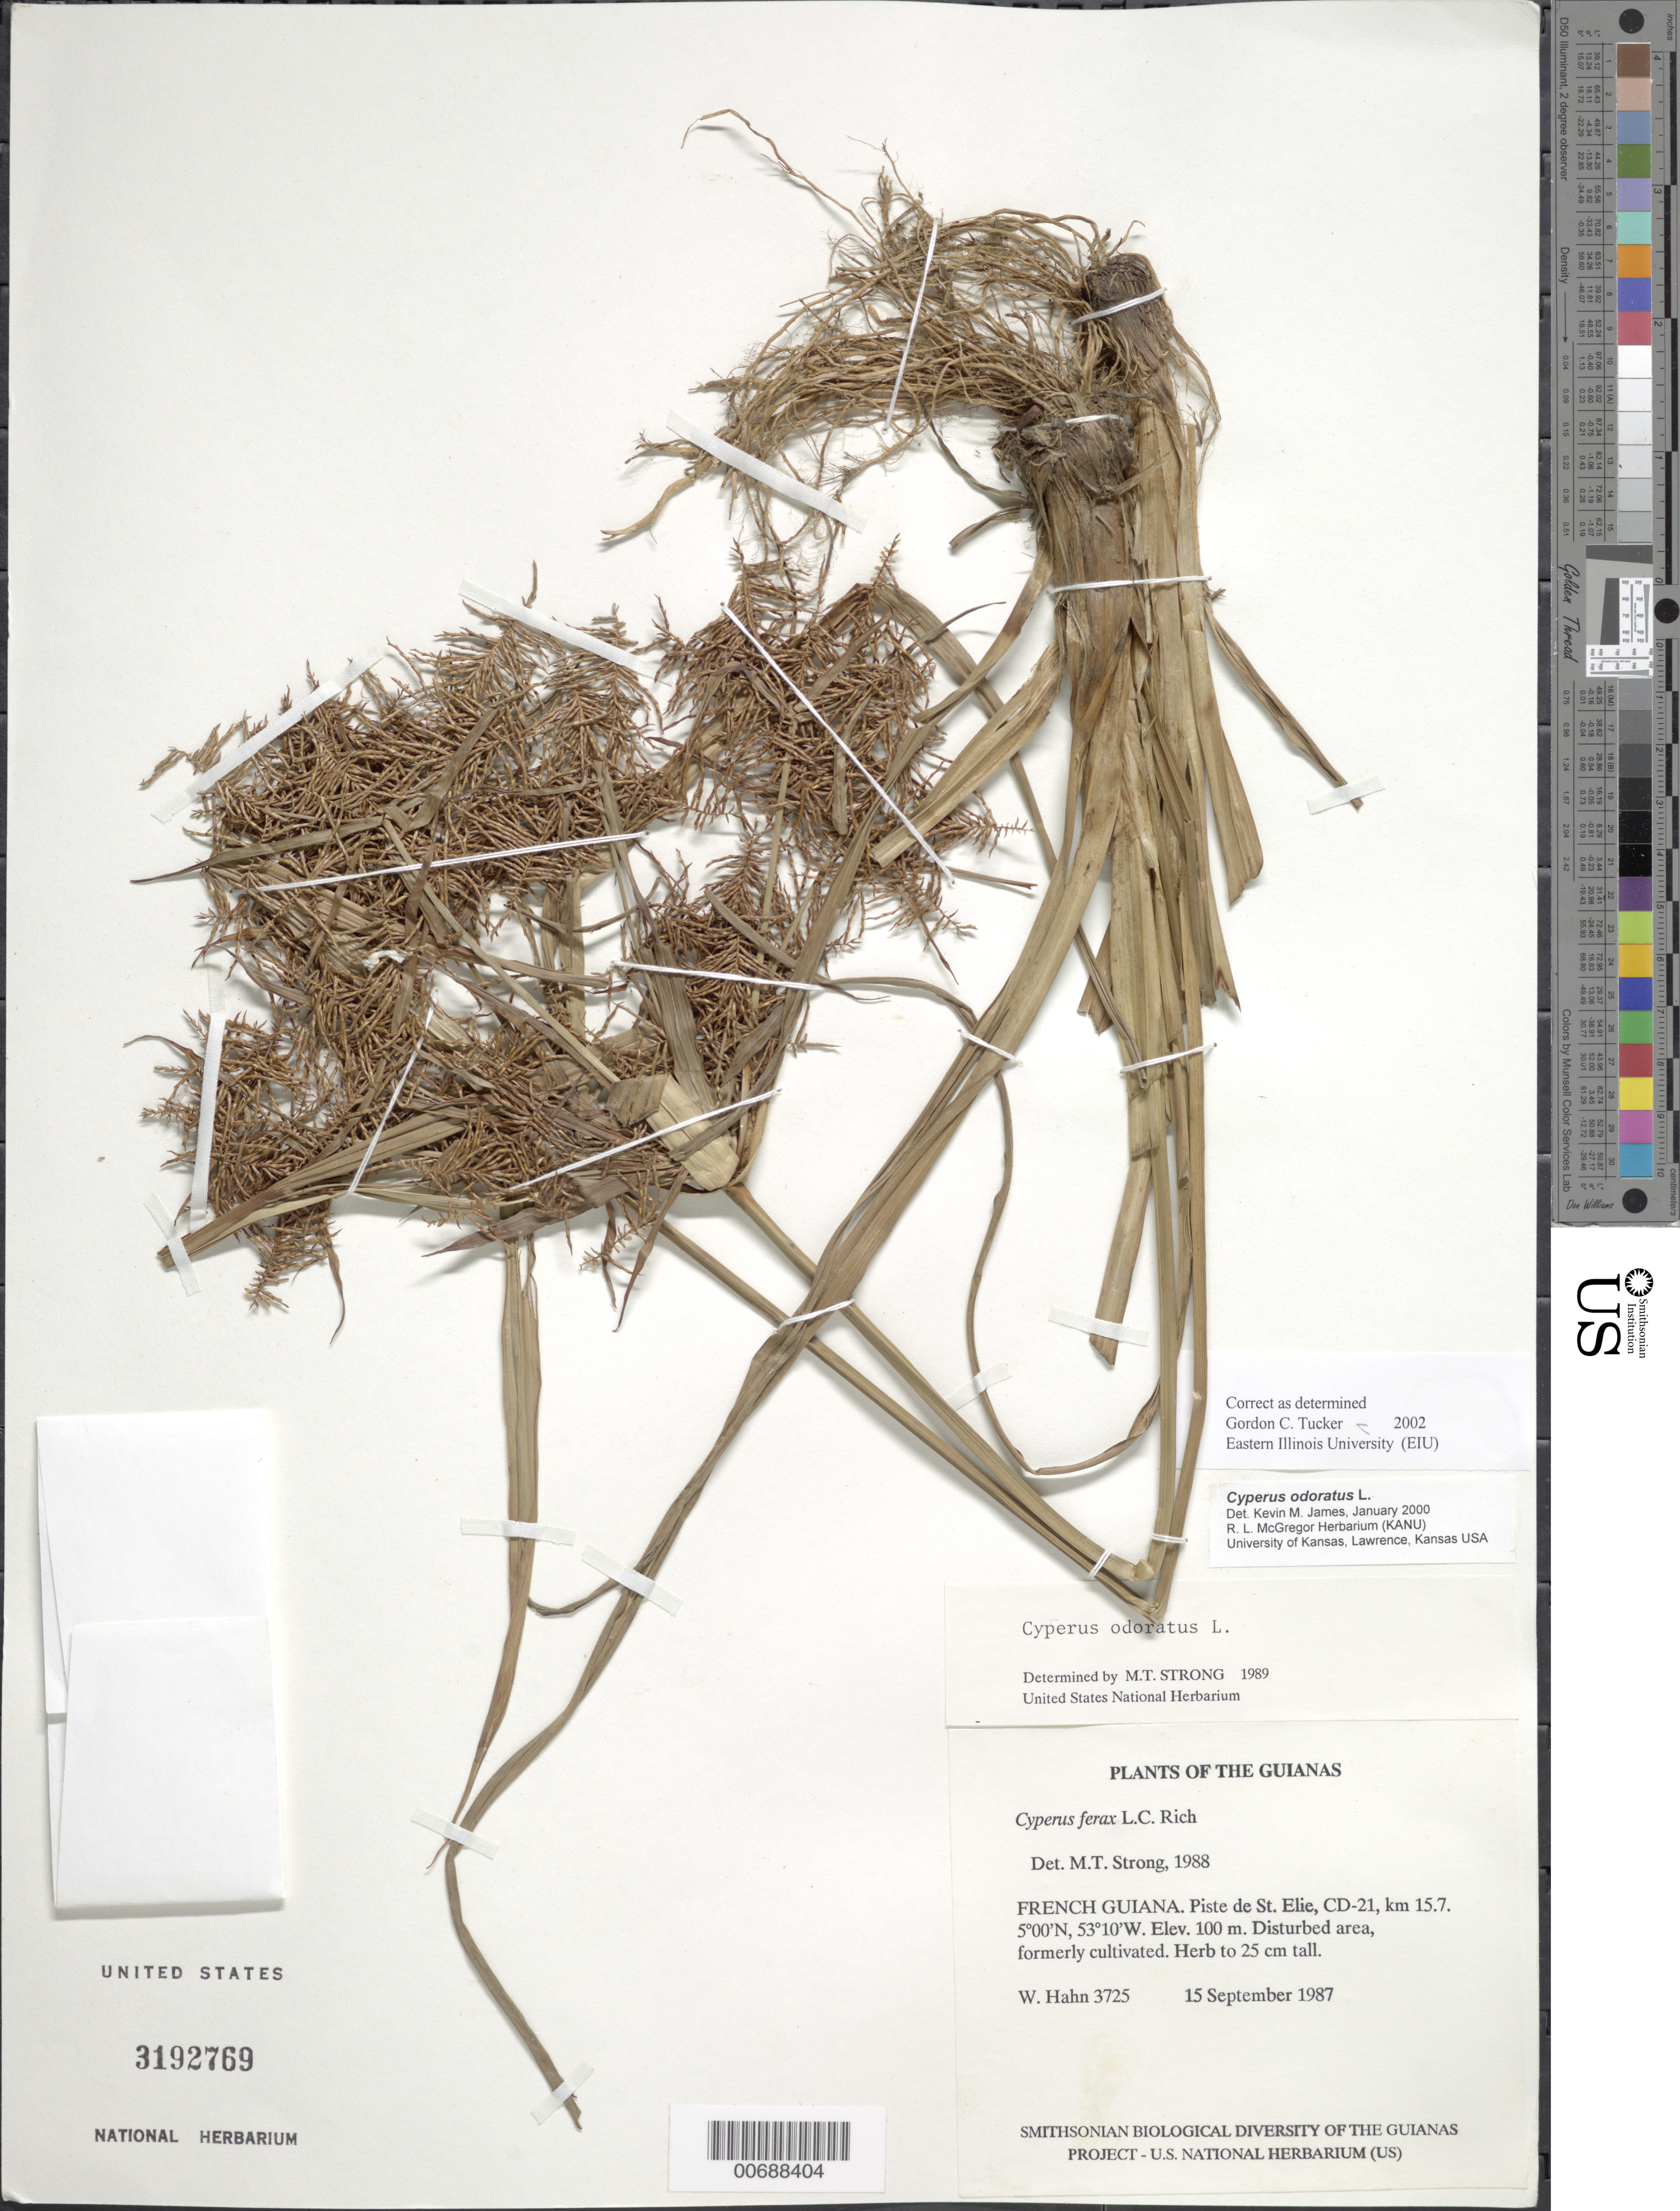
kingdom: Plantae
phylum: Tracheophyta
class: Liliopsida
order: Poales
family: Cyperaceae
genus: Cyperus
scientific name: Cyperus odoratus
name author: L.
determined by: James, K. M.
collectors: W. Hahn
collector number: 3725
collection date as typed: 15 September 1987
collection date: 1987-09-15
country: French Guiana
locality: Piste de St. Elie, CD-21, km 15.7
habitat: Disturbed area, formerly cultivated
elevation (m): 100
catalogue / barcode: US 3192769